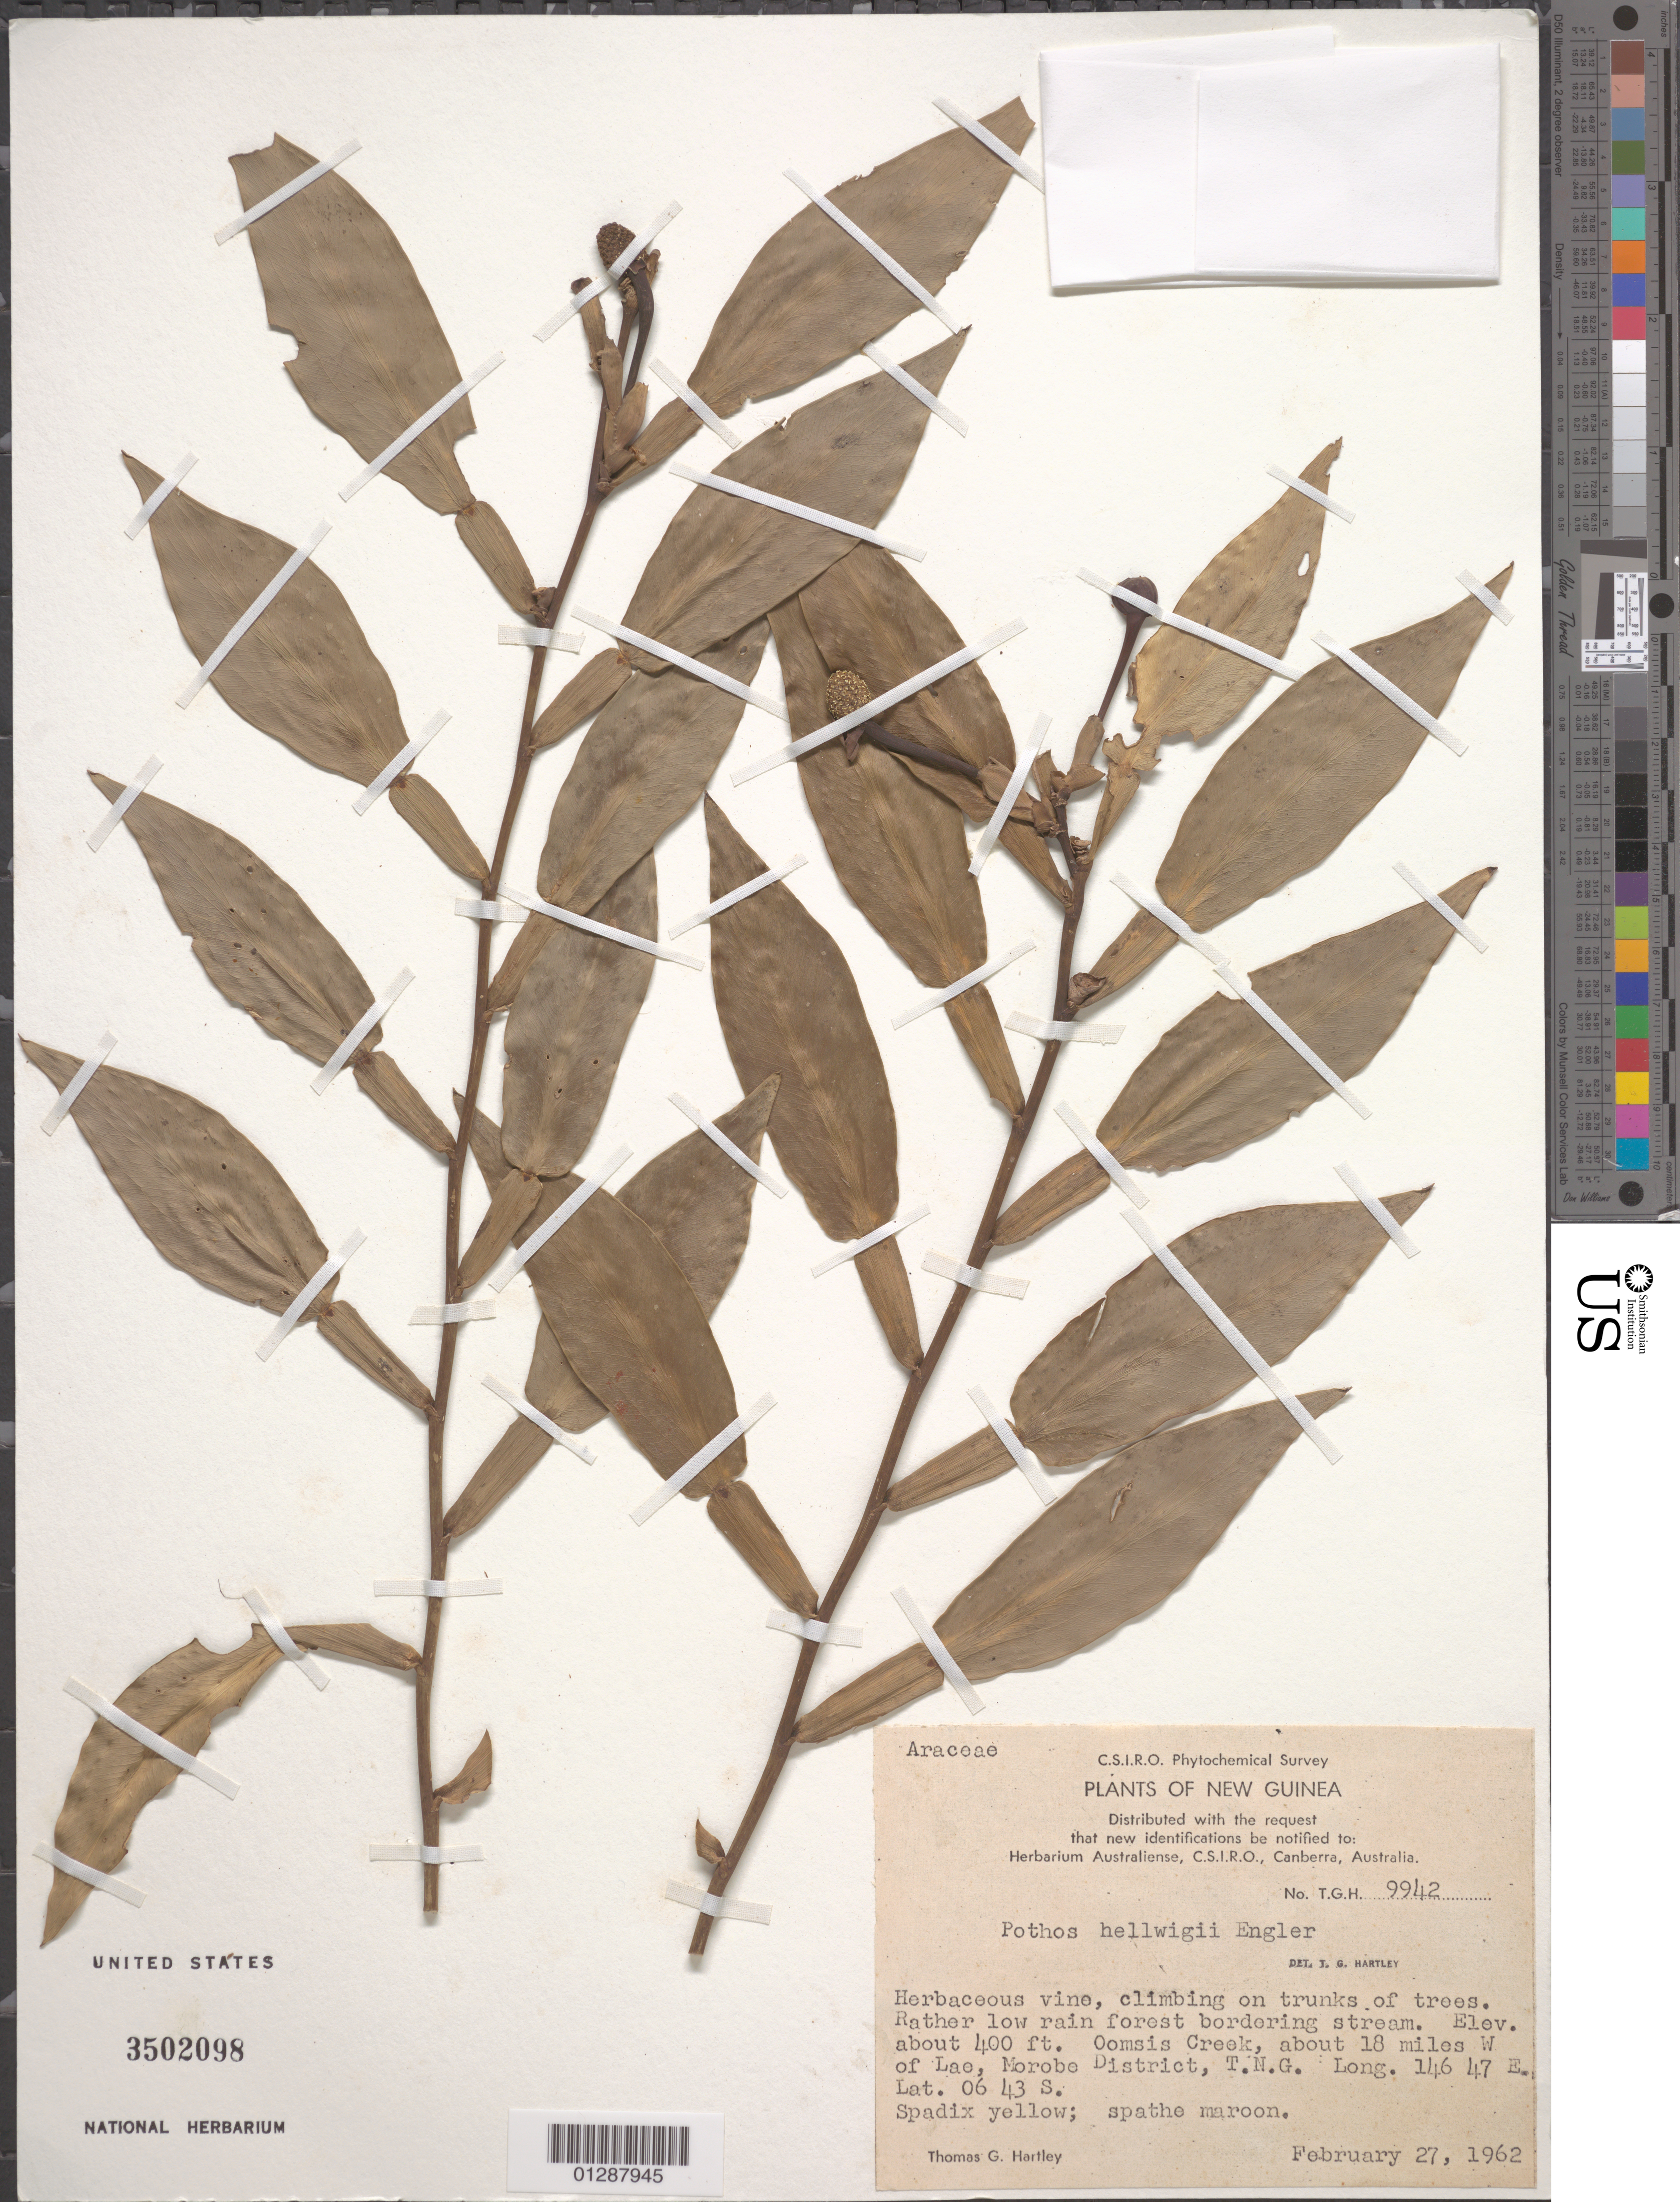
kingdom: Plantae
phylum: Tracheophyta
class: Liliopsida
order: Alismatales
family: Araceae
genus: Pothos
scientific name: Pothos hellwigii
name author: Engl.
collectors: T. G. Hartley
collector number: TGH 9942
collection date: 1962-02-27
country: Papua New Guinea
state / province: Morobe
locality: New Guinea. Bordering stream. Oomsis Creek, about 18 miles W of Lae, Morobe District, T.N.G.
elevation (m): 122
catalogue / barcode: US 3502098